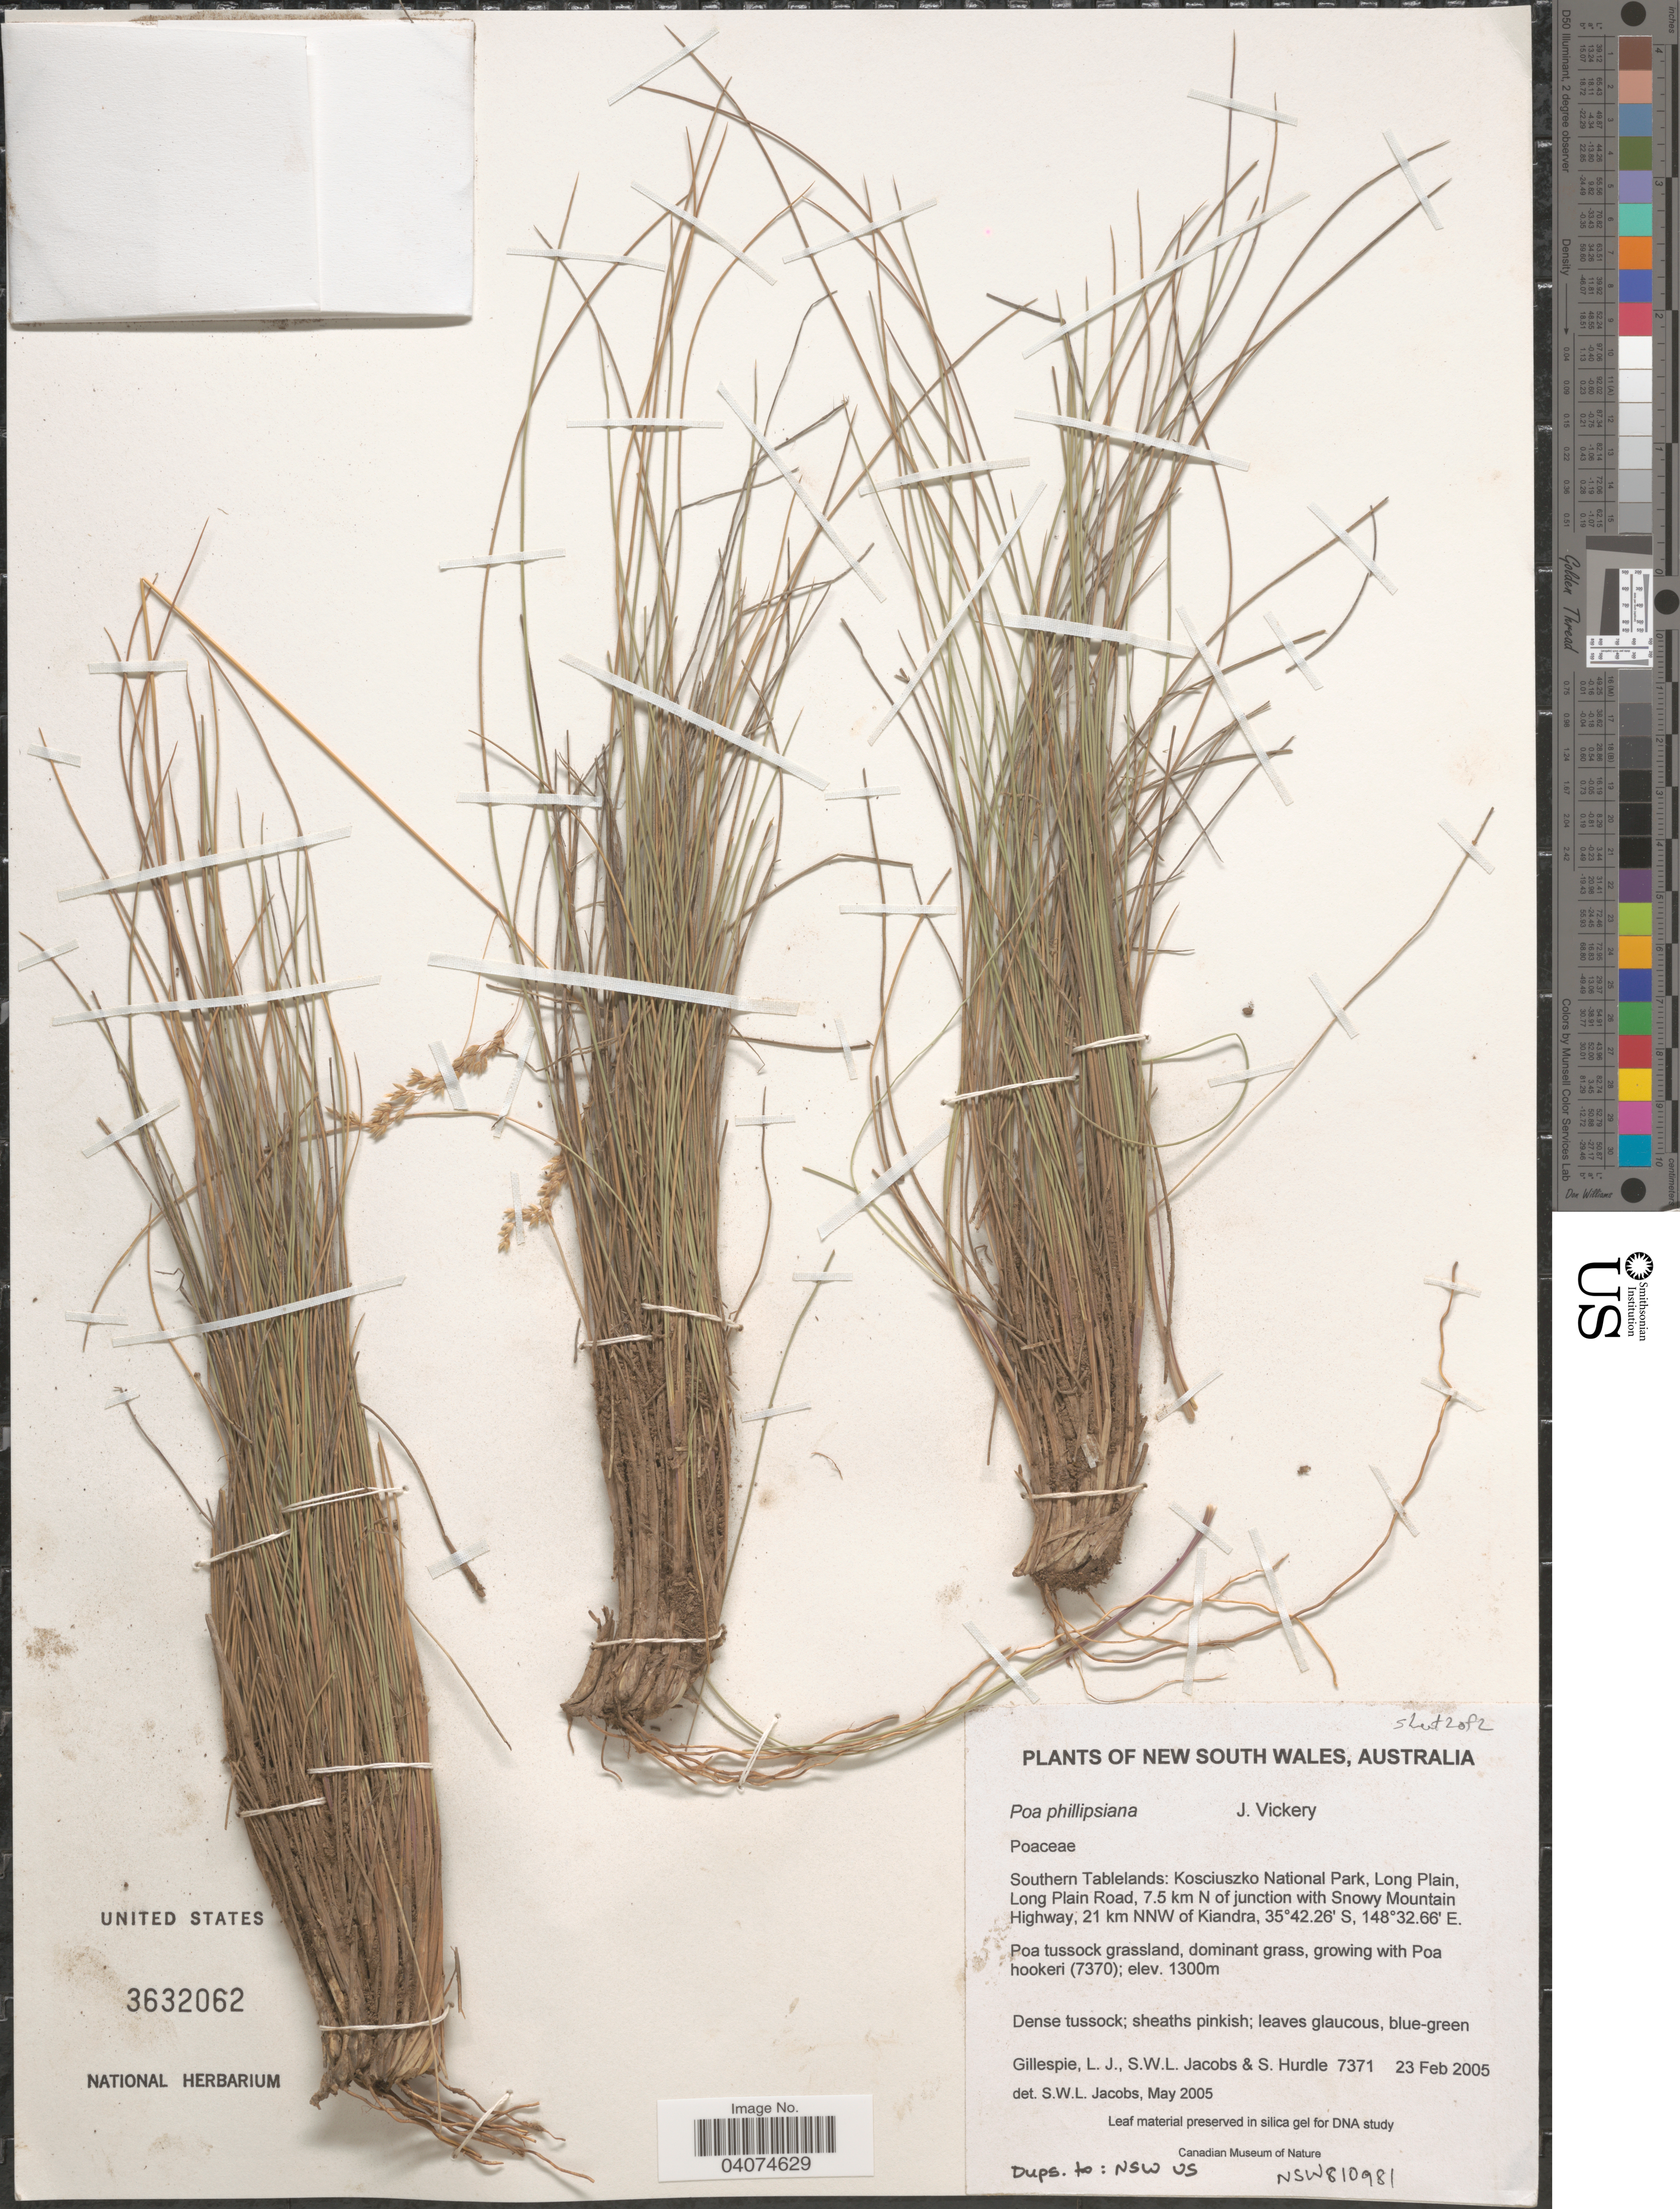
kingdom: Plantae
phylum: Tracheophyta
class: Liliopsida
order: Poales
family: Poaceae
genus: Poa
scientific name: Poa phillipsiana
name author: Vickery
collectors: L. Gillespie, S. W. L. Jacobs & S. Hurdle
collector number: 7371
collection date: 2005-02-23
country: Australia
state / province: New South Wales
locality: Southern Tablelands: Kosciuszko National Park, Long Plain, Long Plain Road, 7.5 km N of junction with Snowy Mountain Highway, 21 km NNW of Kiandra.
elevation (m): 1300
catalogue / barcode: US 3632062